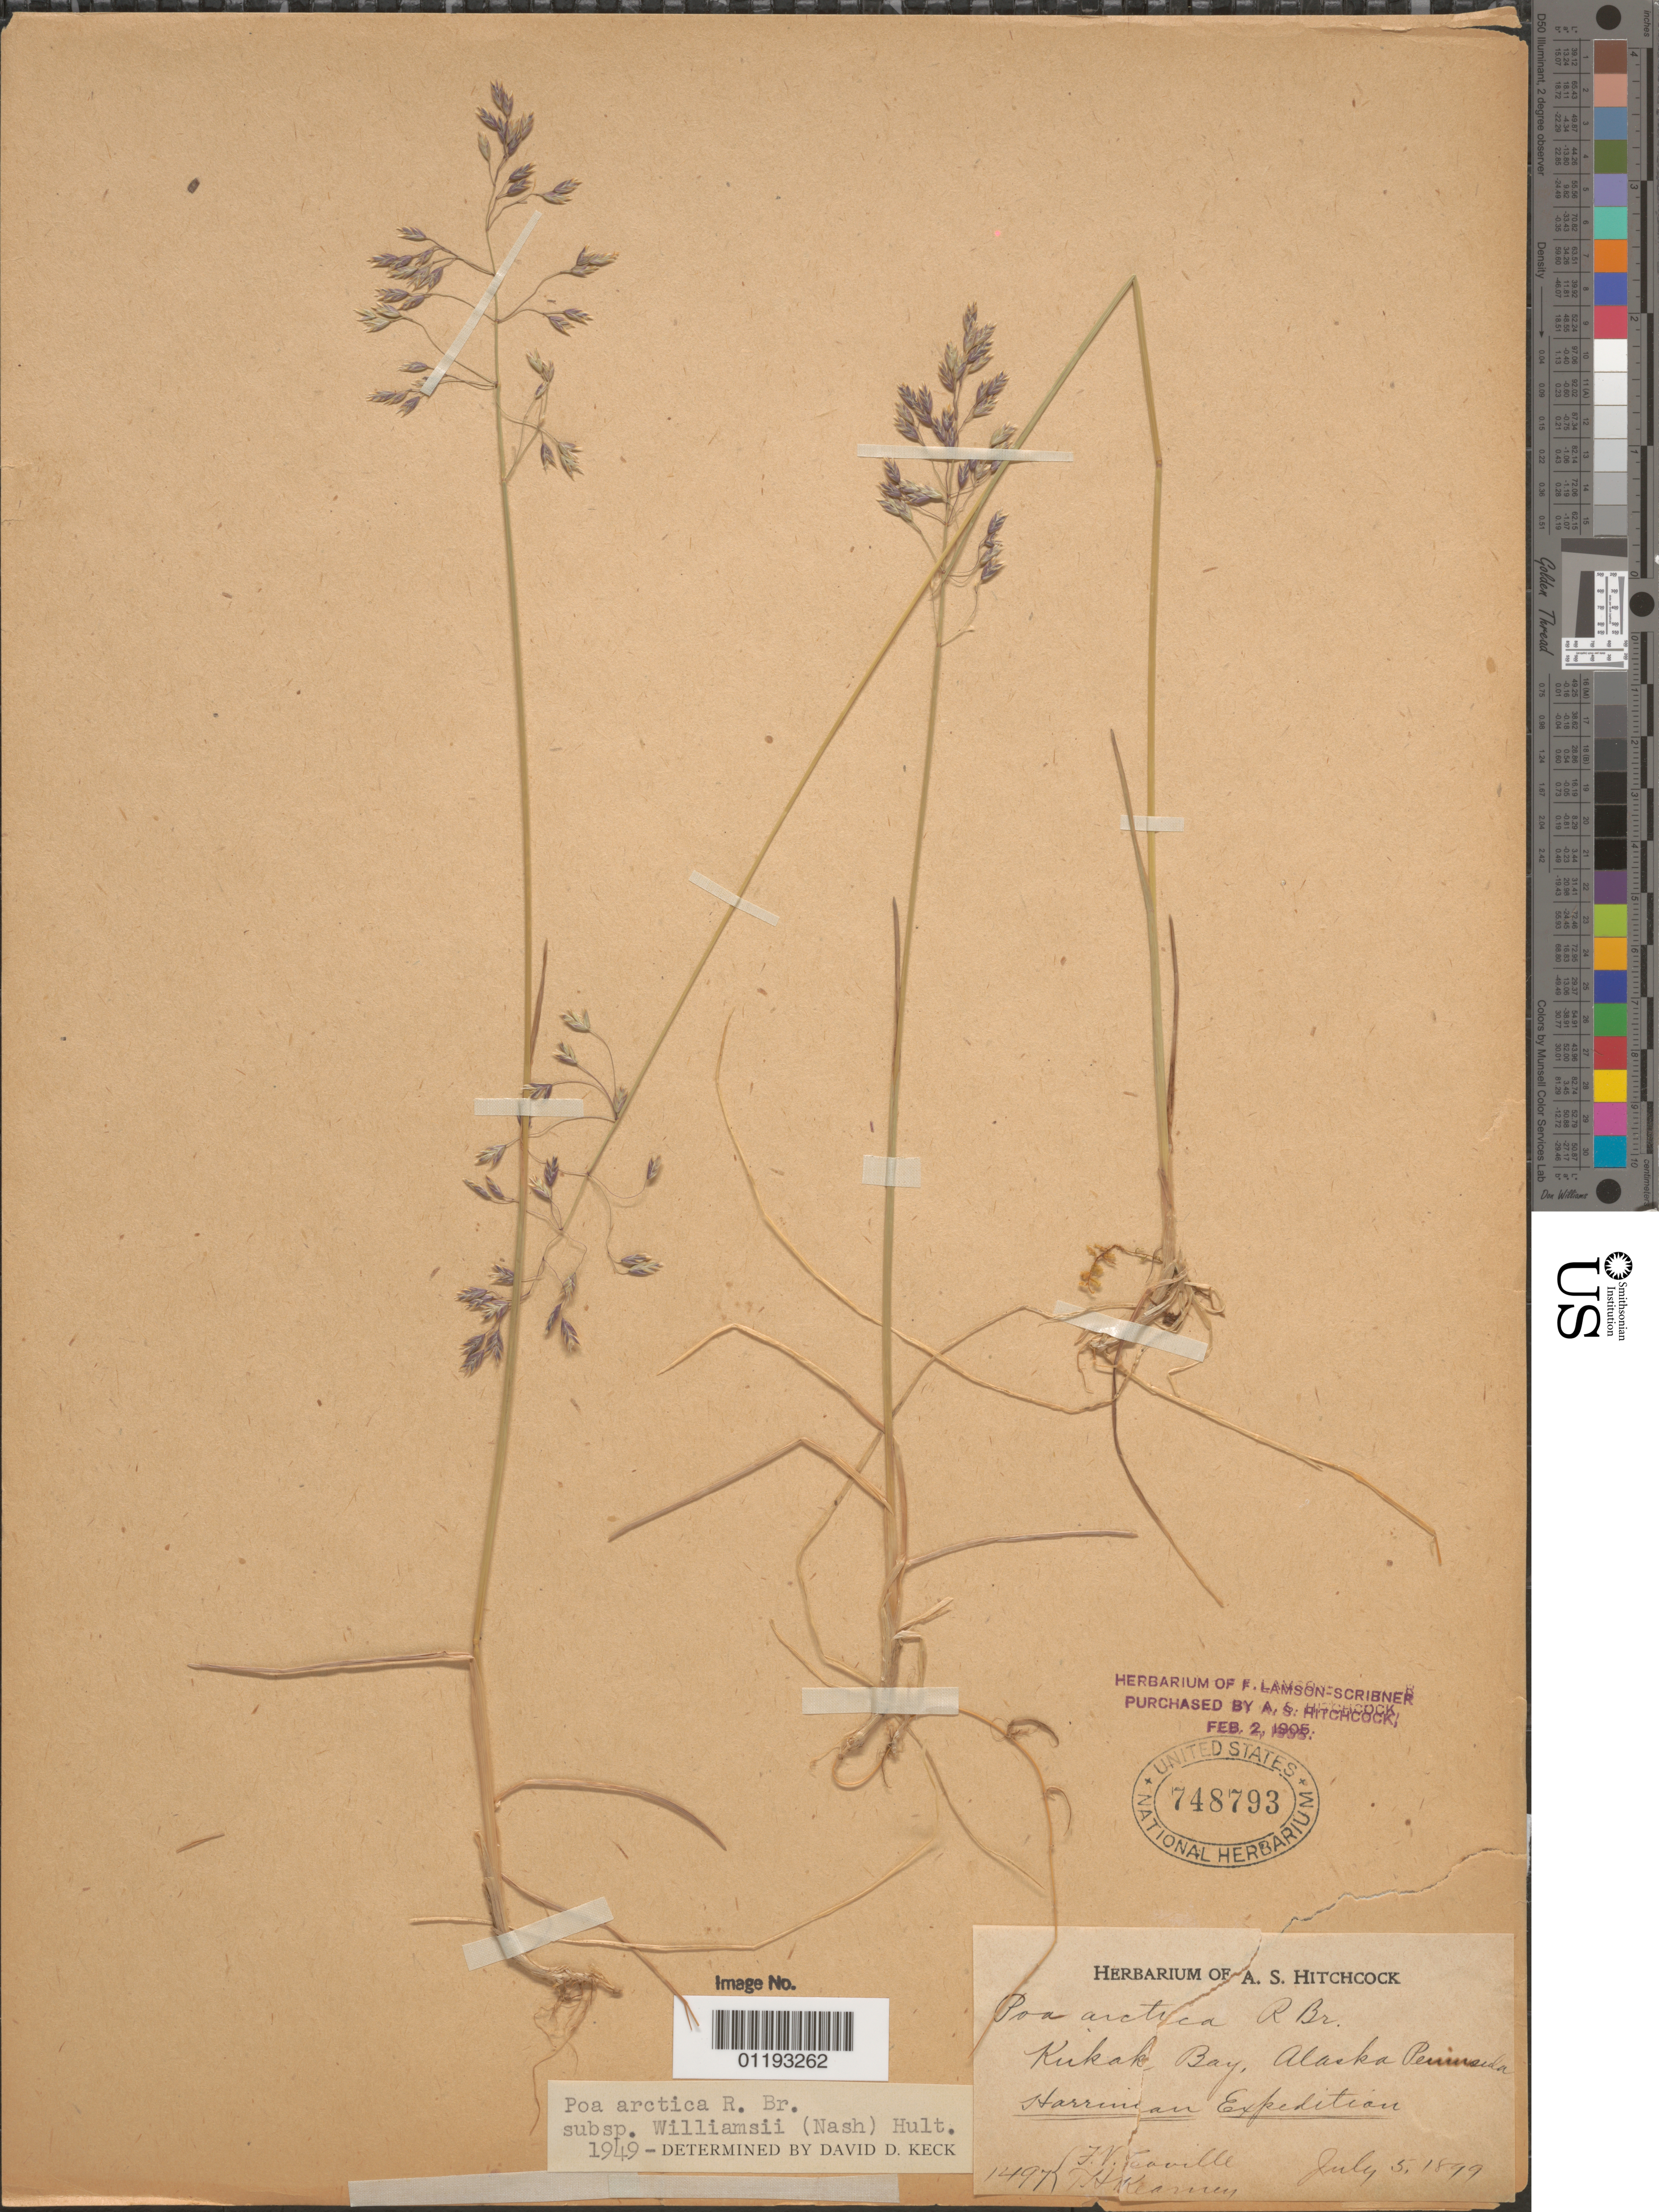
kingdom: Plantae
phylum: Tracheophyta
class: Liliopsida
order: Poales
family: Poaceae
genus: Poa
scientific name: Poa arctica subsp. williamsii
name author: (Nash) Hultén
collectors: F. V. Coville & T. H. Kearney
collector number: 1497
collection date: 1899-07-05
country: United States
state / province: Alaska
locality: Kukak Bay, Alaska Peninsula.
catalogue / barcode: US 748793